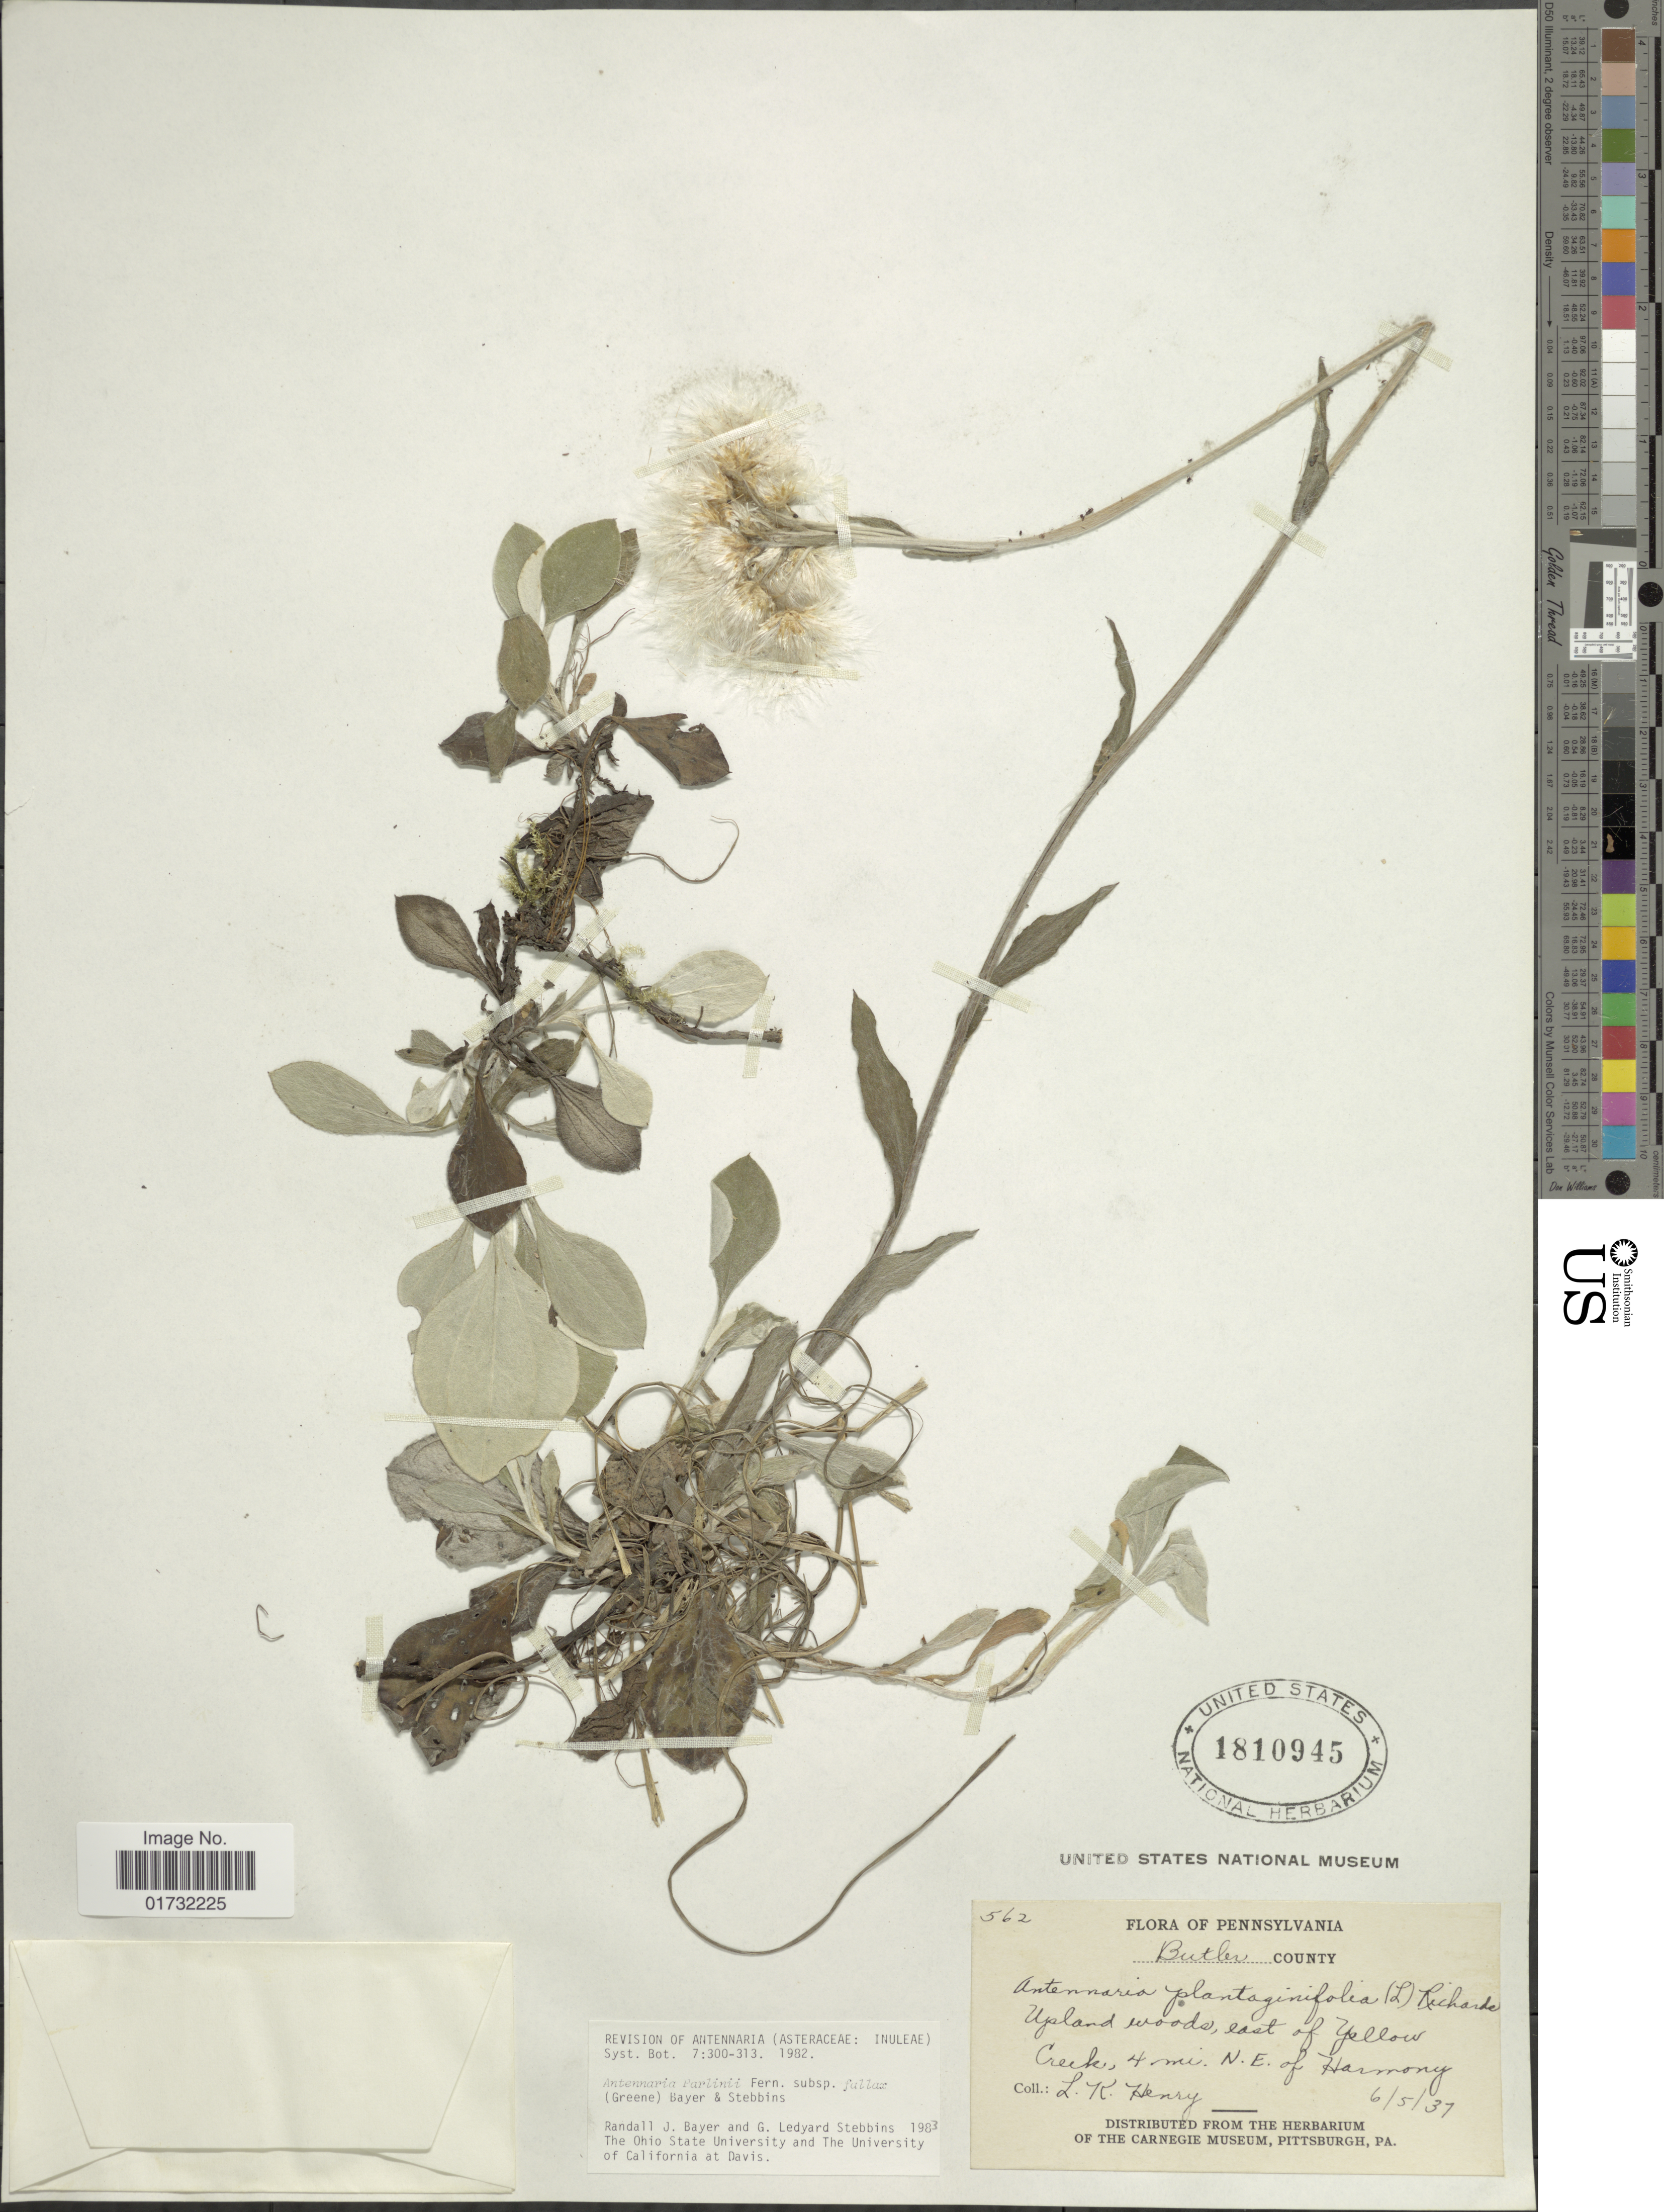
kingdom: Plantae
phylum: Tracheophyta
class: Magnoliopsida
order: Asterales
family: Asteraceae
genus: Antennaria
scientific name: Antennaria parlinii subsp. fallax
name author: (Greene) R.J. Bayer & Stebbins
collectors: L. K. Henry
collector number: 562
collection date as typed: Transcribed d/m/y: 5/6/37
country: United States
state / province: Pennsylvania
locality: Butler County. East of Yellow Creek, 4 mi. N.E. of Harmony.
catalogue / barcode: US 1810945